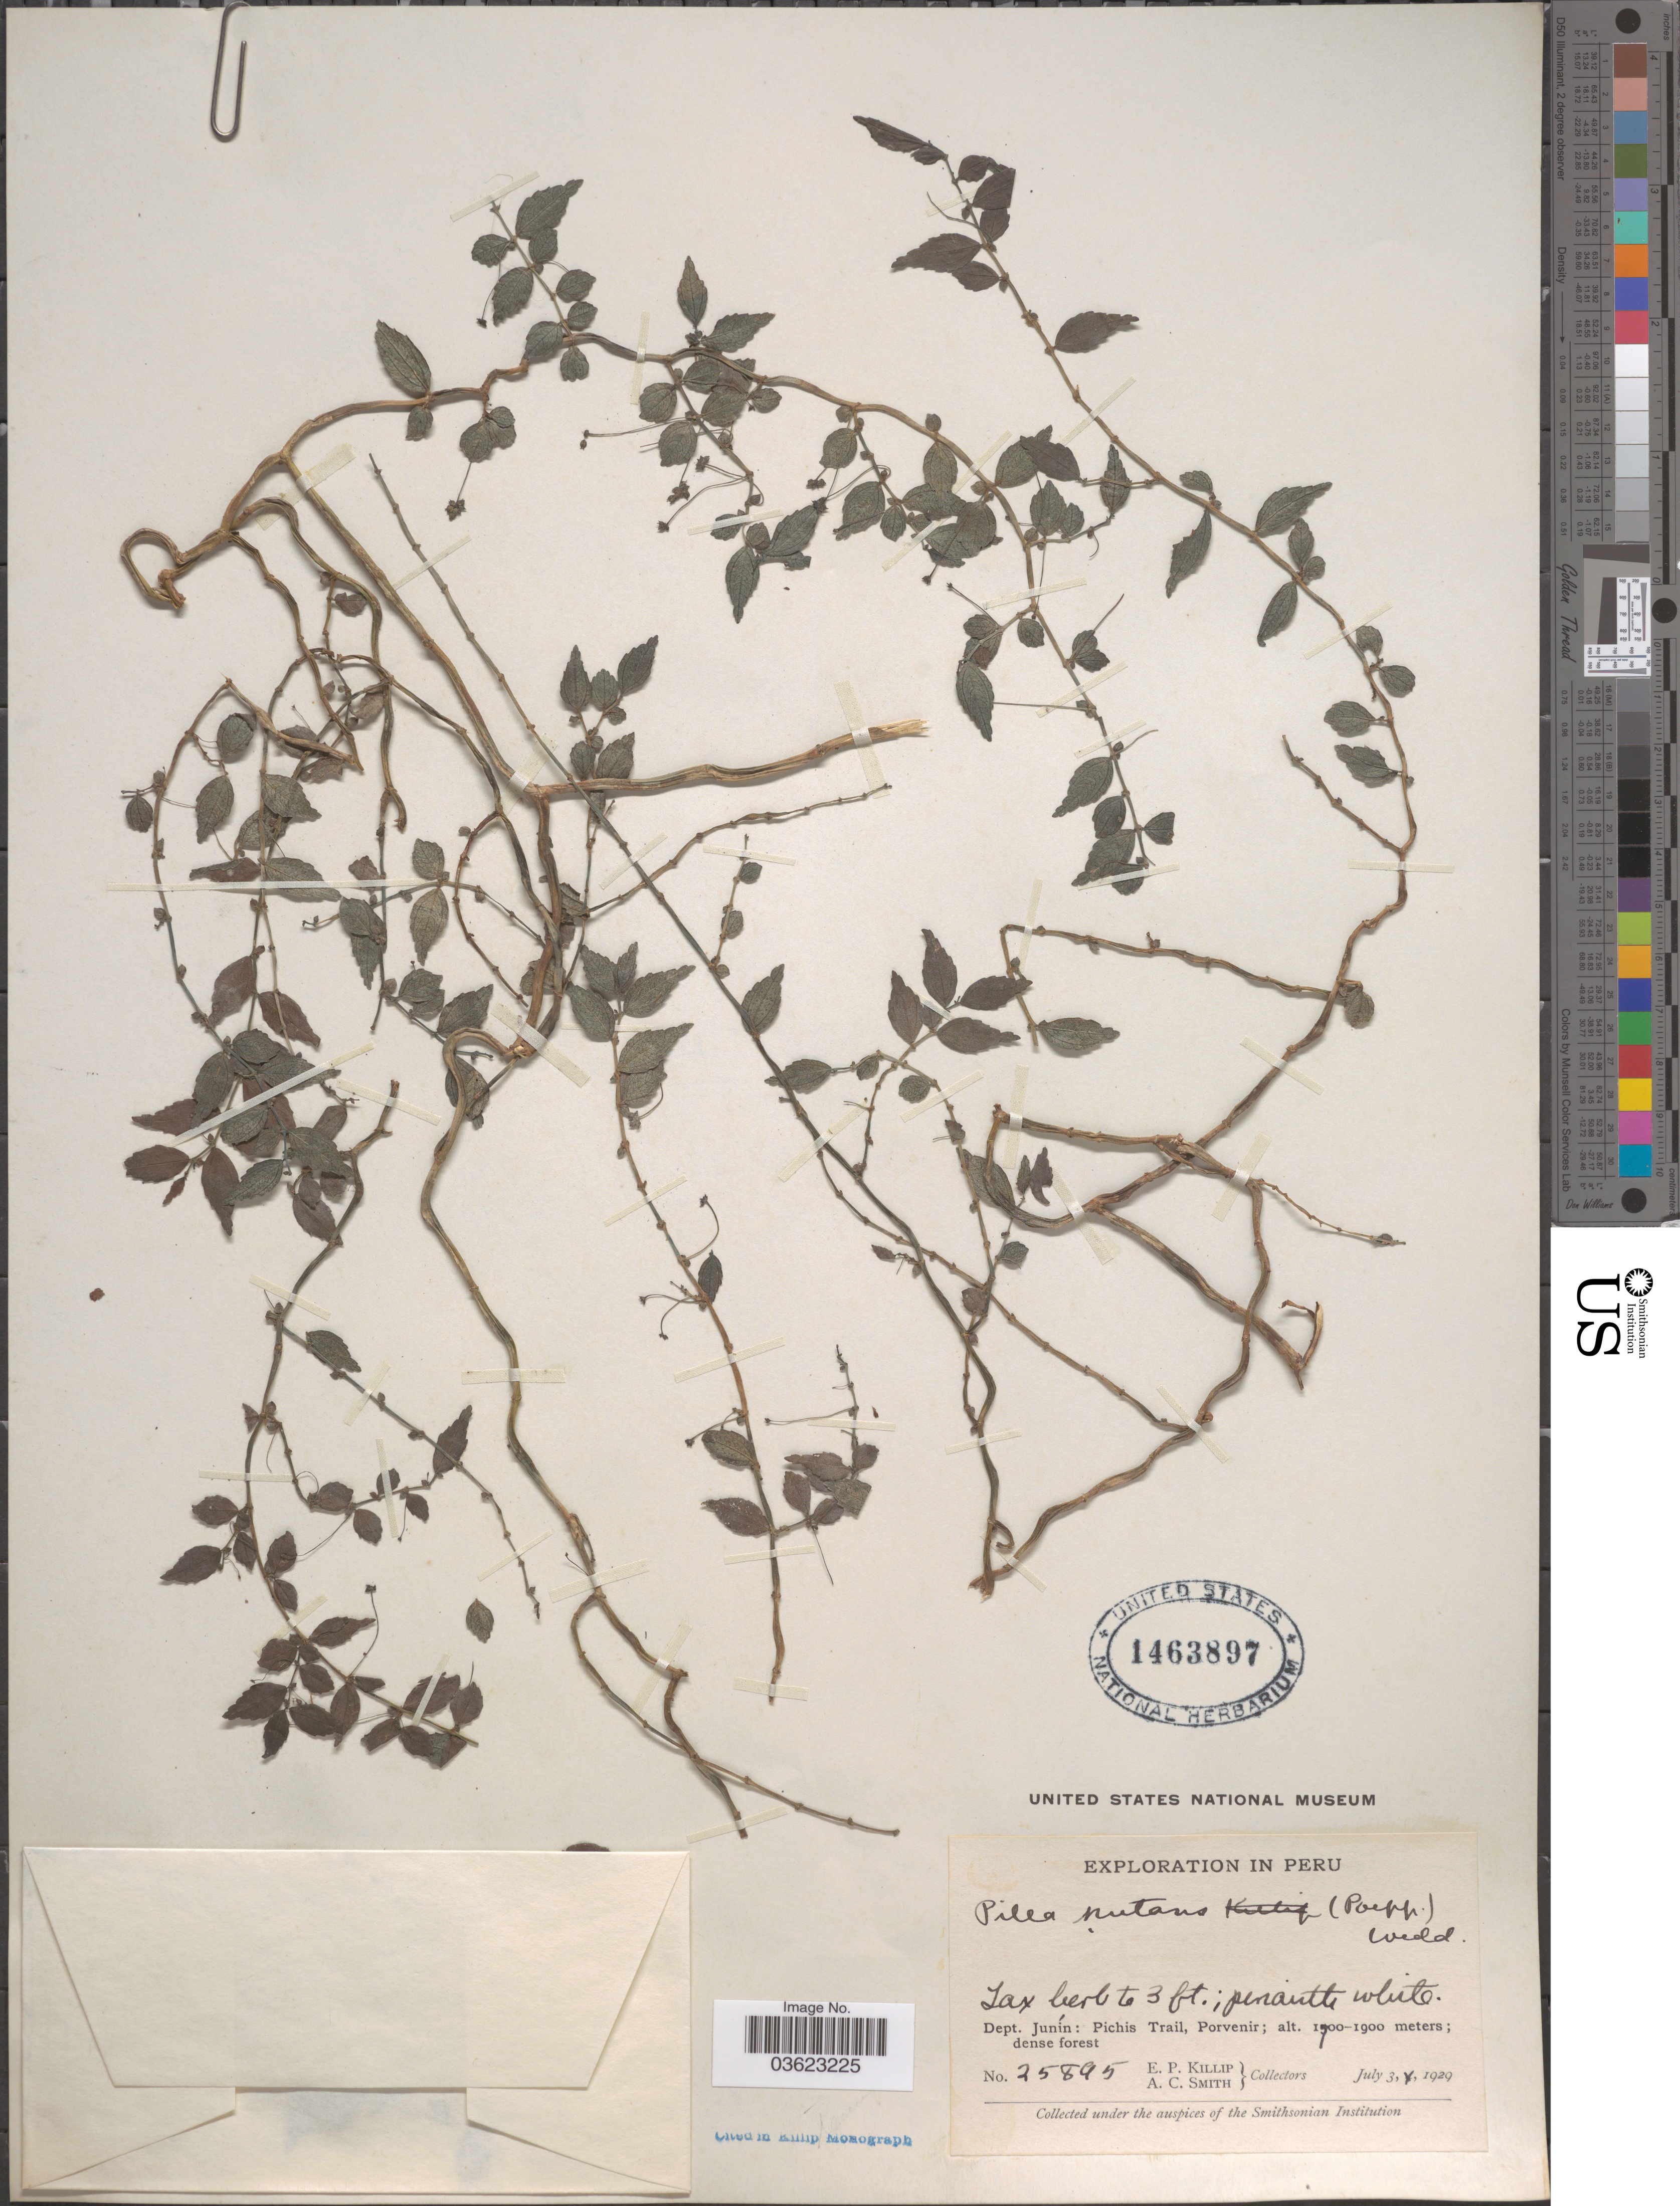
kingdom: Plantae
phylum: Tracheophyta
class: Magnoliopsida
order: Rosales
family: Urticaceae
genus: Pilea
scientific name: Pilea nutans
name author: Wedd.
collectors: E. P. Killip & A. C. Smith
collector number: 25895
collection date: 1929-07-03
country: Peru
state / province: Junín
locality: Dept. Junín: Pichis Trail, Porvenir.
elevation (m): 1700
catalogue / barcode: US 1463897